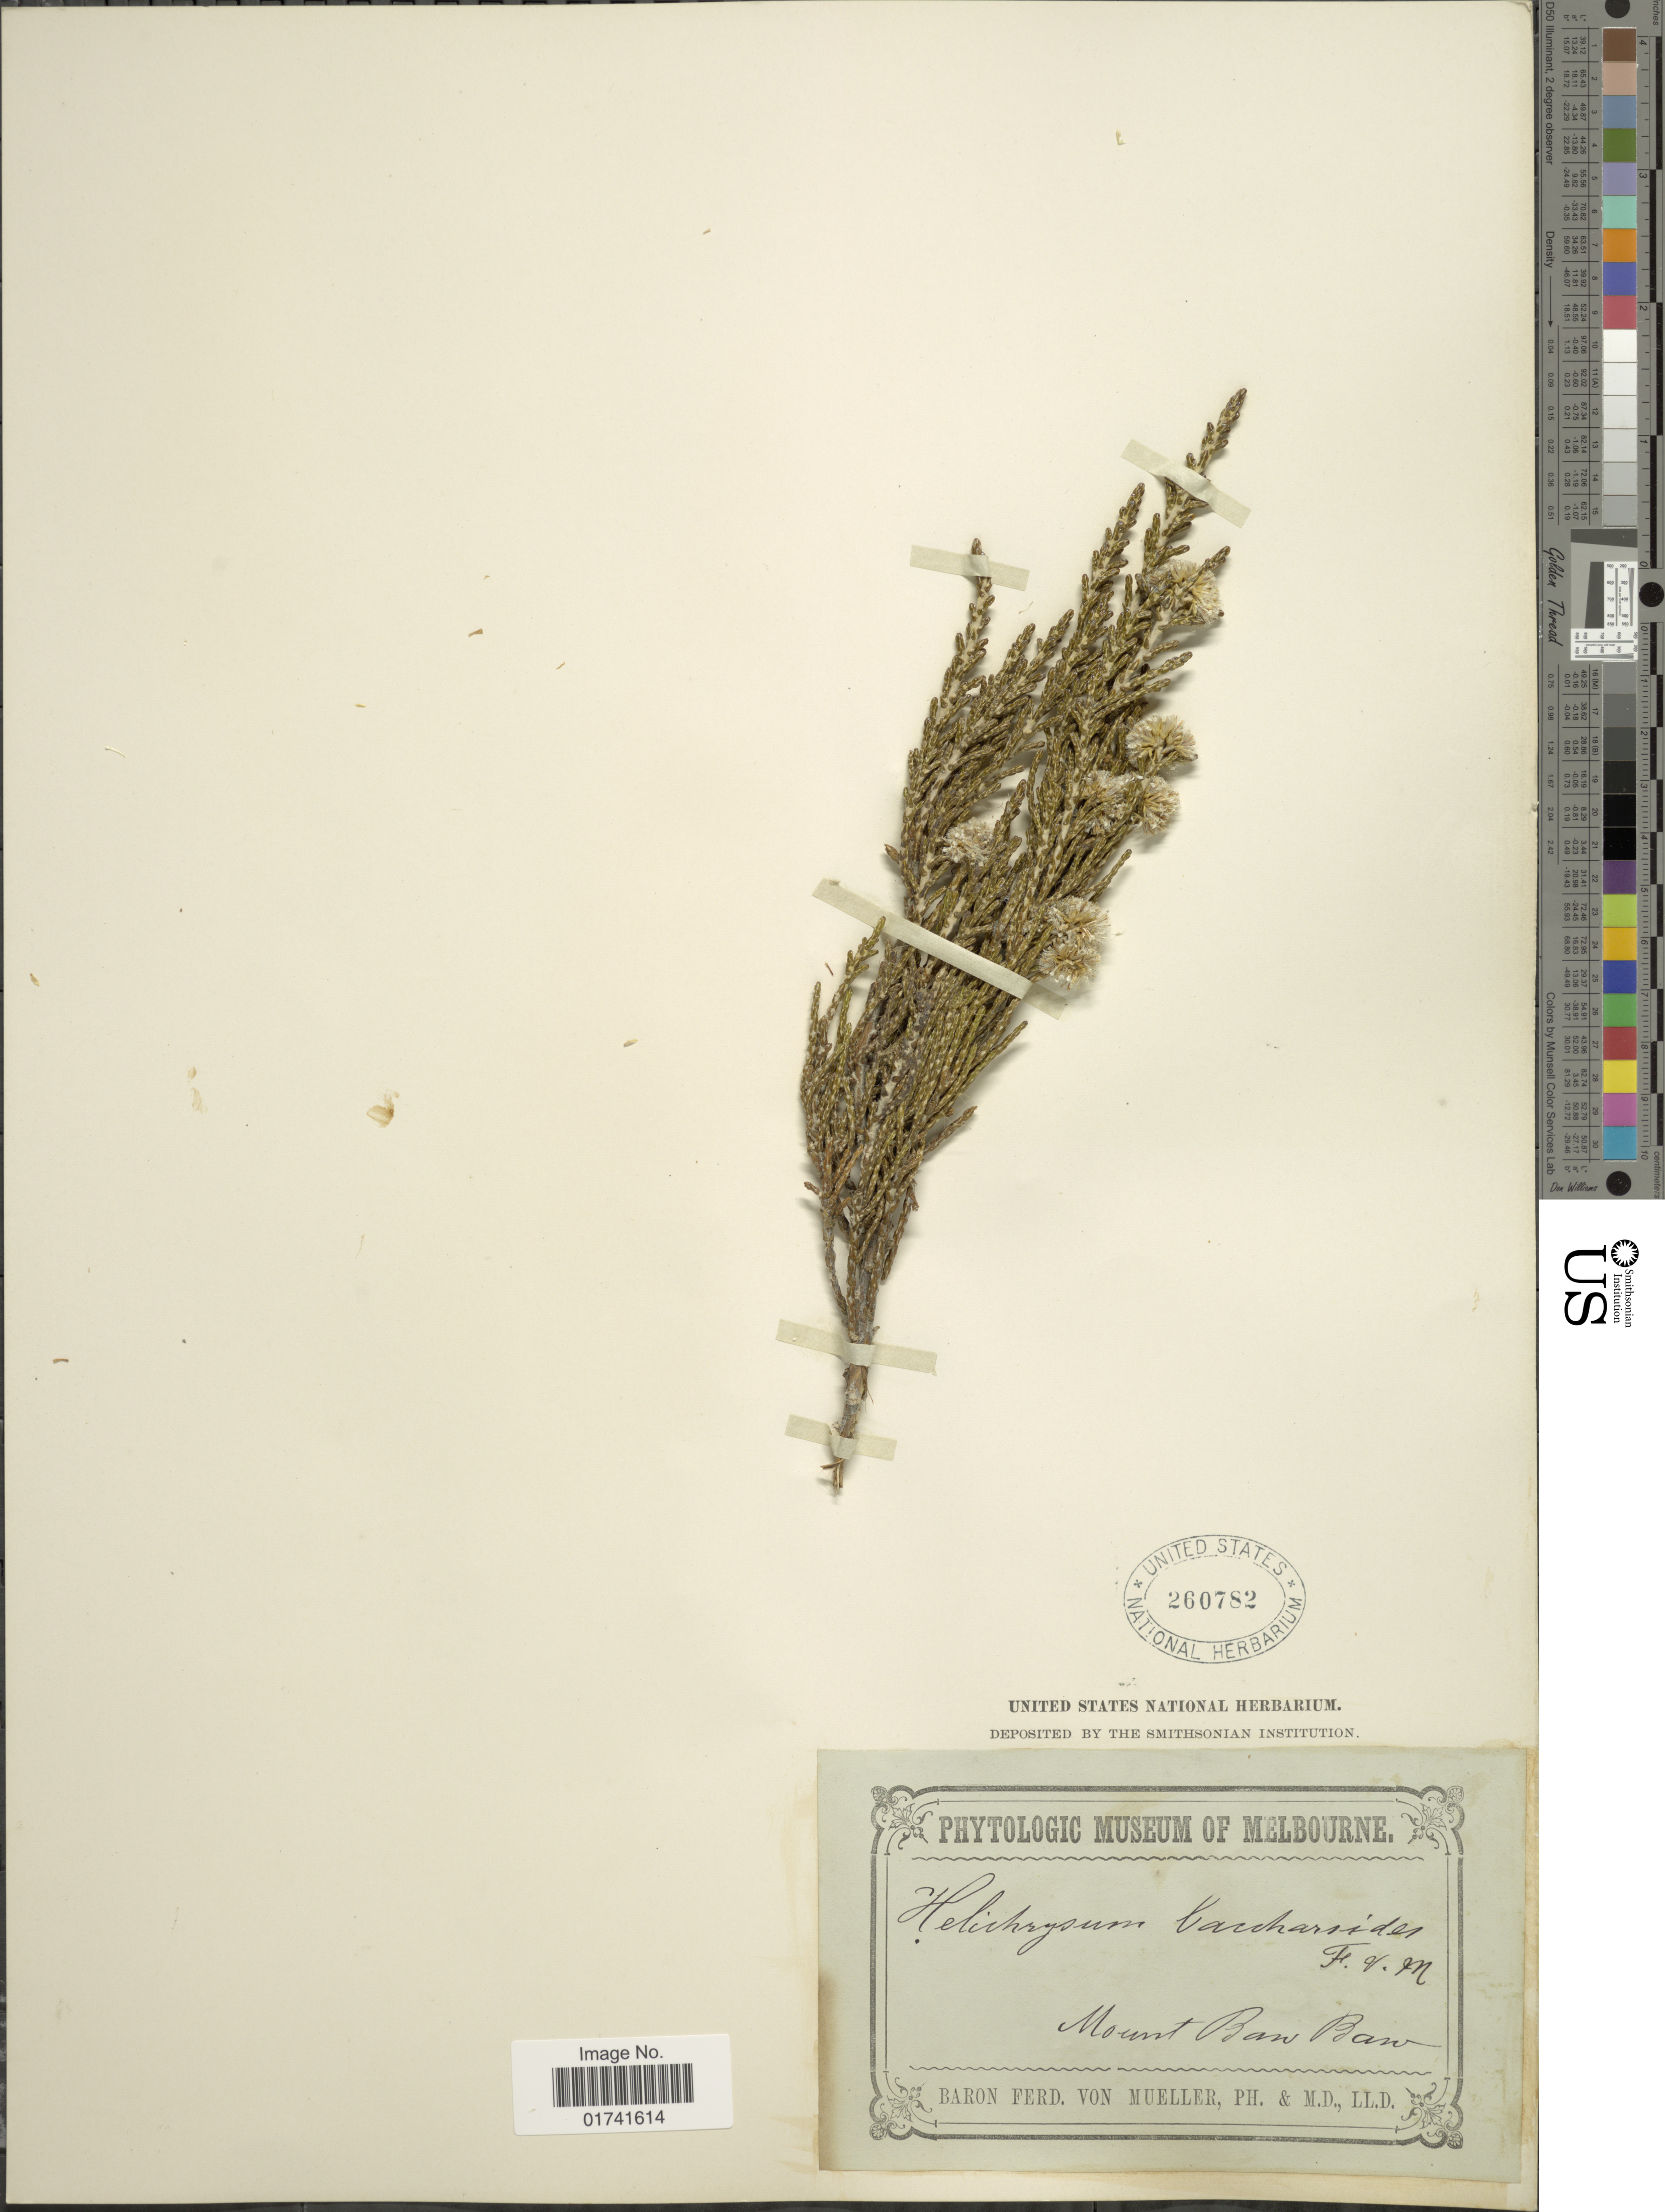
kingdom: Plantae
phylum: Tracheophyta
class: Magnoliopsida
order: Asterales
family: Asteraceae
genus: Ozothamnus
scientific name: Ozothamnus hookeri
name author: Sond.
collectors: B. von Mueller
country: Australia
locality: Mount Baw Baw.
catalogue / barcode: US 260782